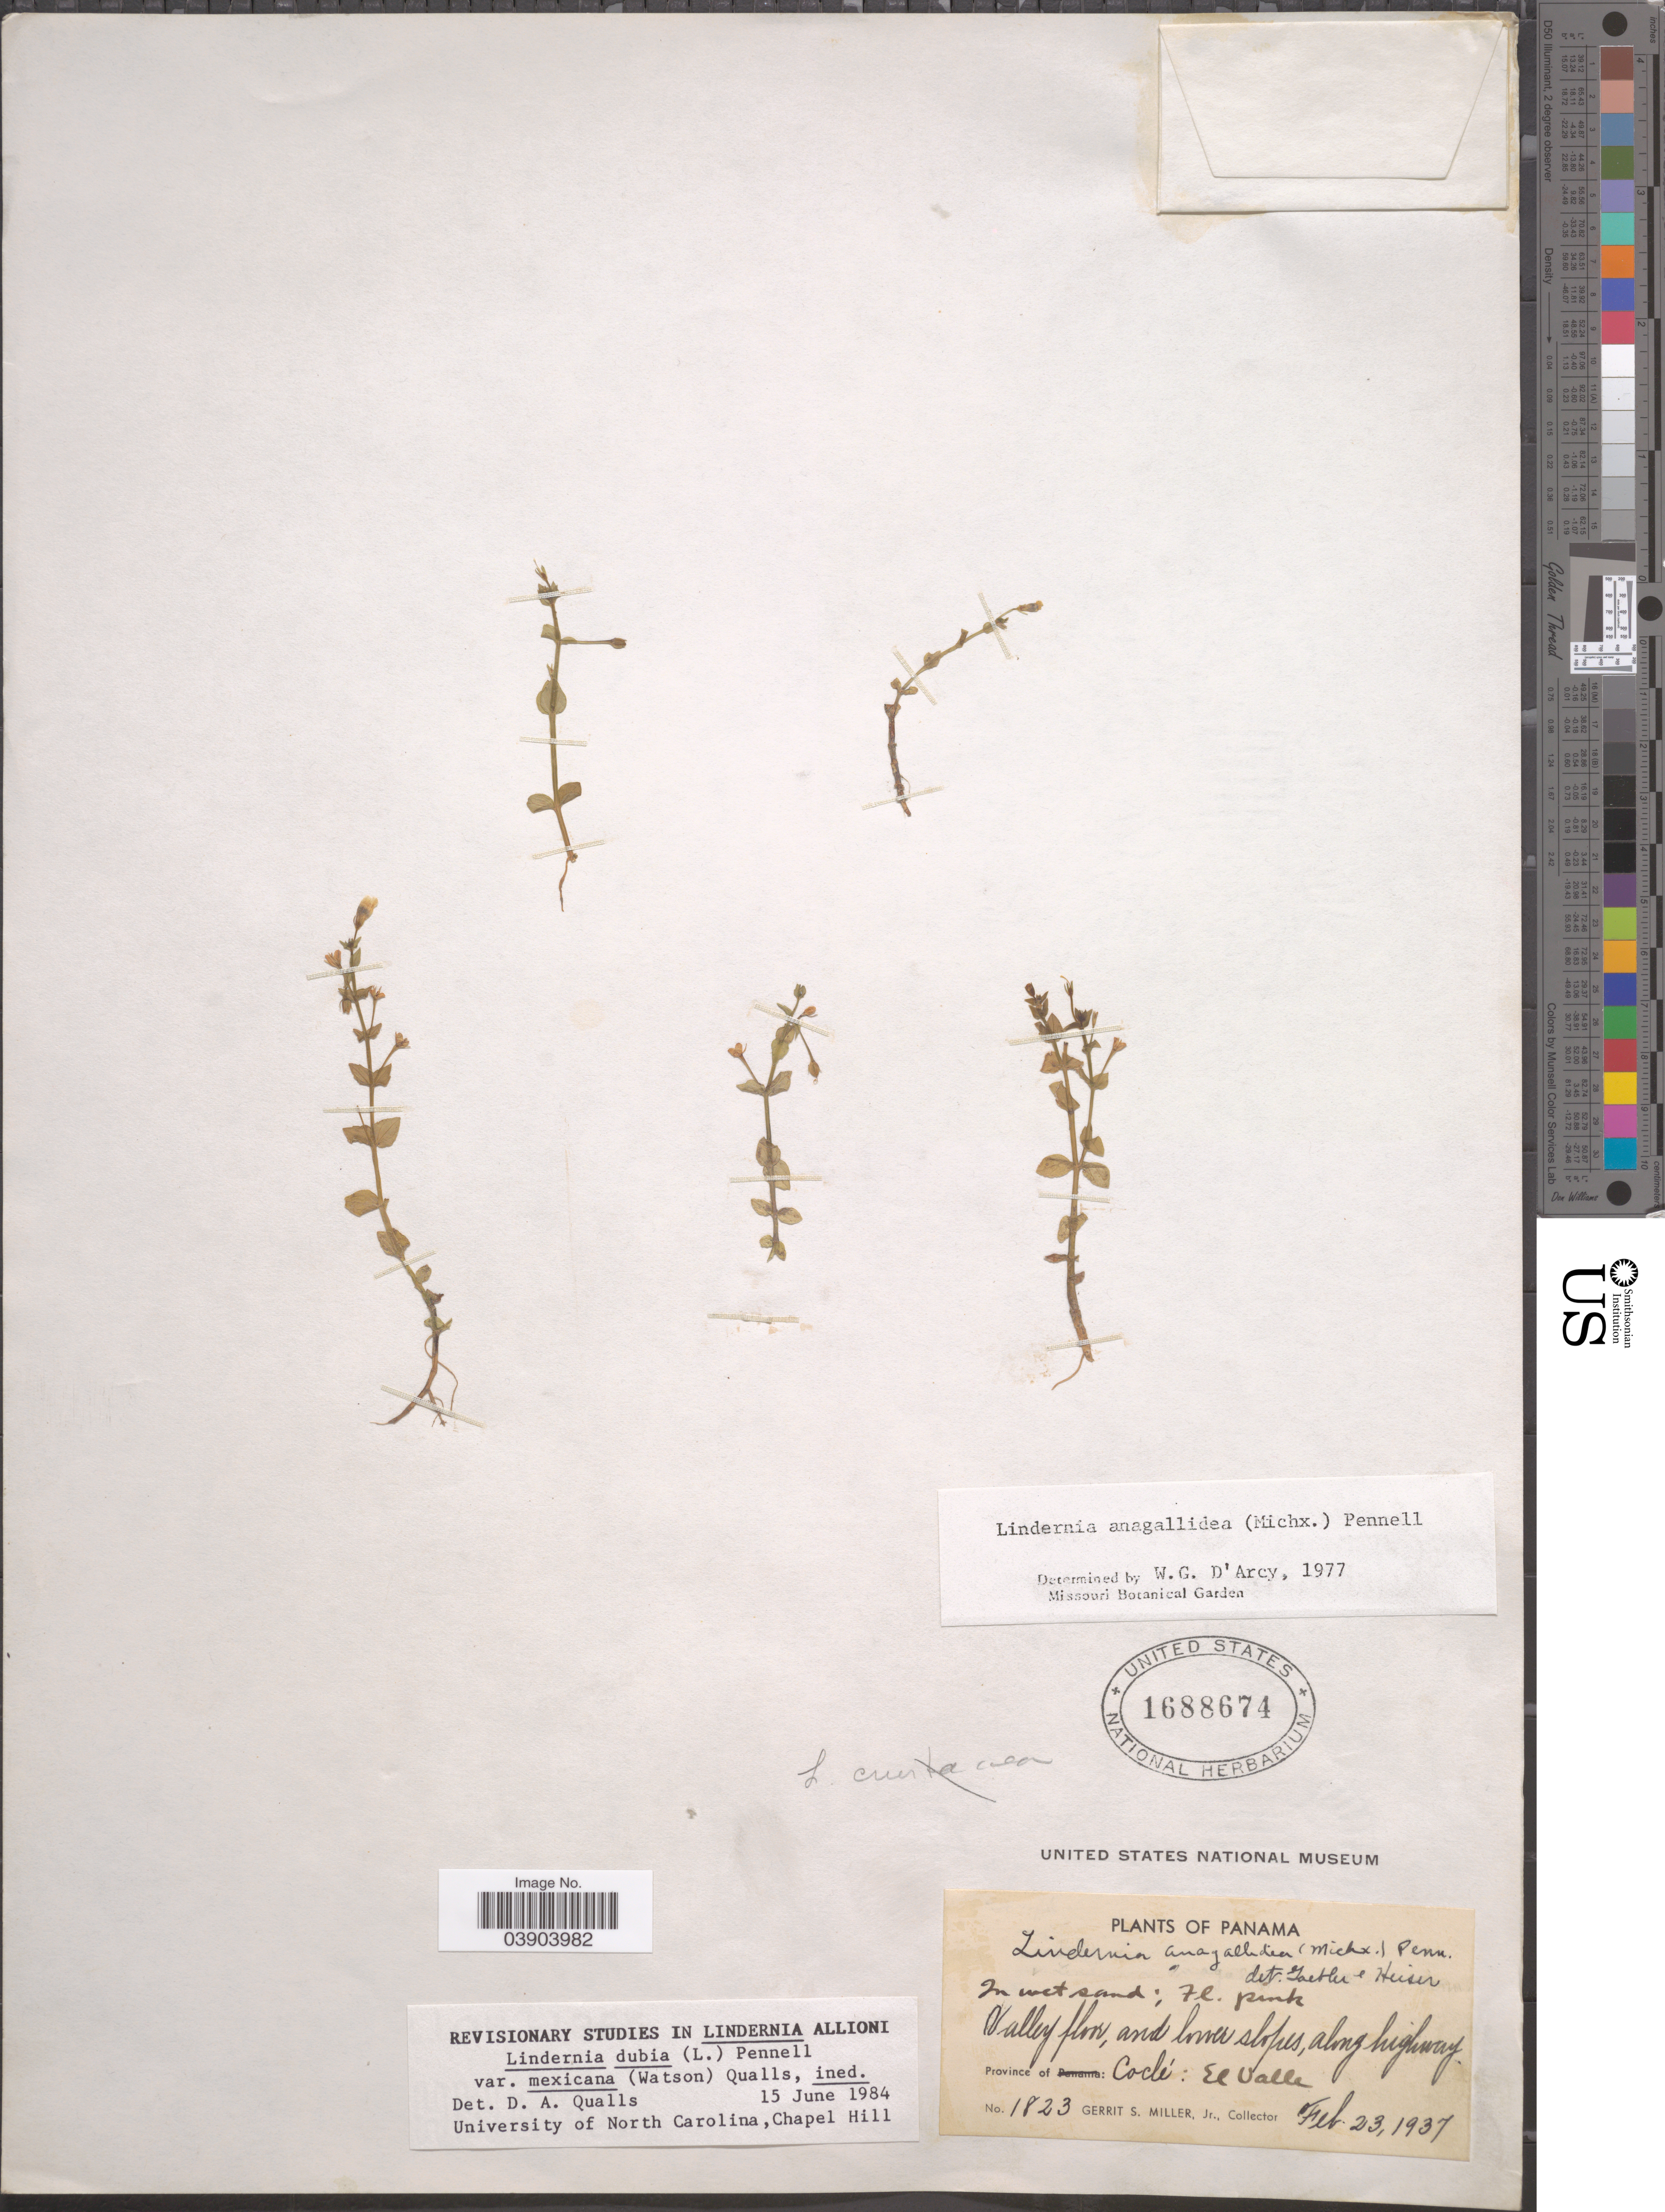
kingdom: Plantae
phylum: Tracheophyta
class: Magnoliopsida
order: Lamiales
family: Linderniaceae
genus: Lindernia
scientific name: Lindernia dubia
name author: (L.) Pennell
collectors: G. S. Miller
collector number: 1823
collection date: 1937-02-23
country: Panama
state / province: Cocle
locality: El Valle.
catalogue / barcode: US 1688674